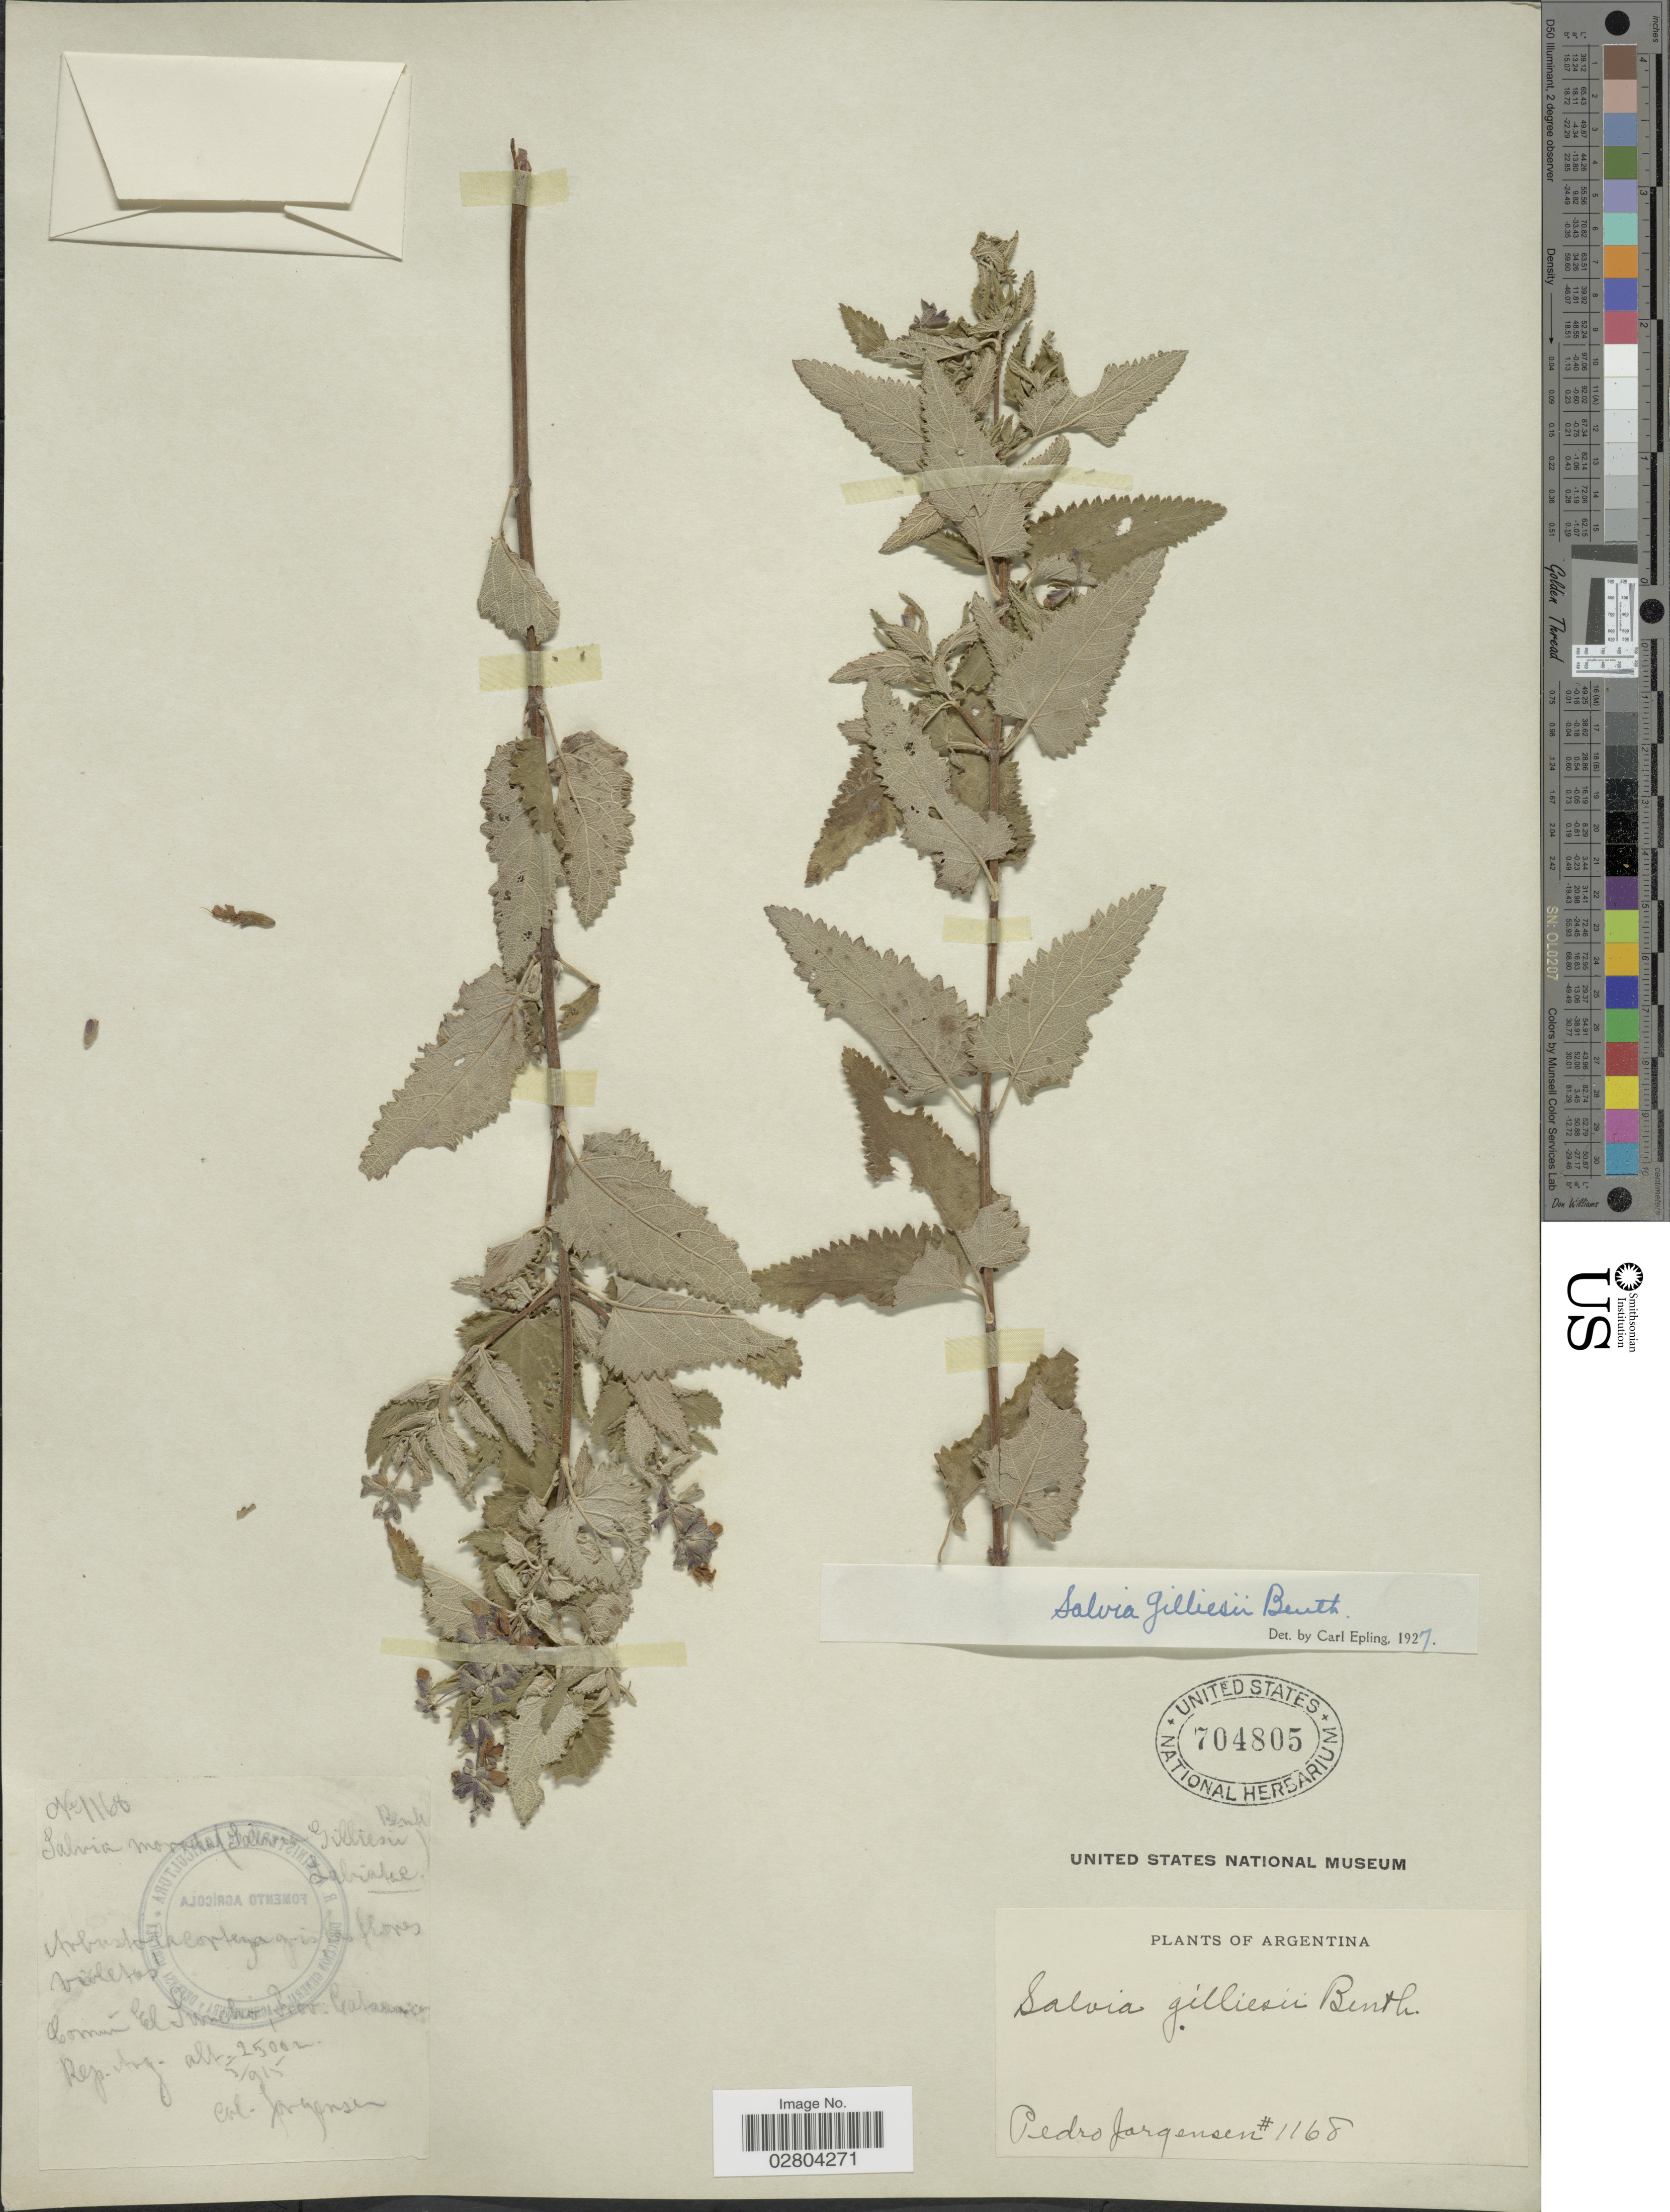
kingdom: Plantae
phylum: Tracheophyta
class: Magnoliopsida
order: Lamiales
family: Lamiaceae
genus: Salvia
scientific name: Salvia cuspidata subsp. gilliesii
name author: (Benth.) J.R.I. Wood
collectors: P. Jörgensen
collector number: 1168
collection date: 1915-05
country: Argentina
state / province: Catamarca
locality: Comun El Suncho. Prov: Catamarca. Rep. Arg.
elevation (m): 2500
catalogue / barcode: US 704805